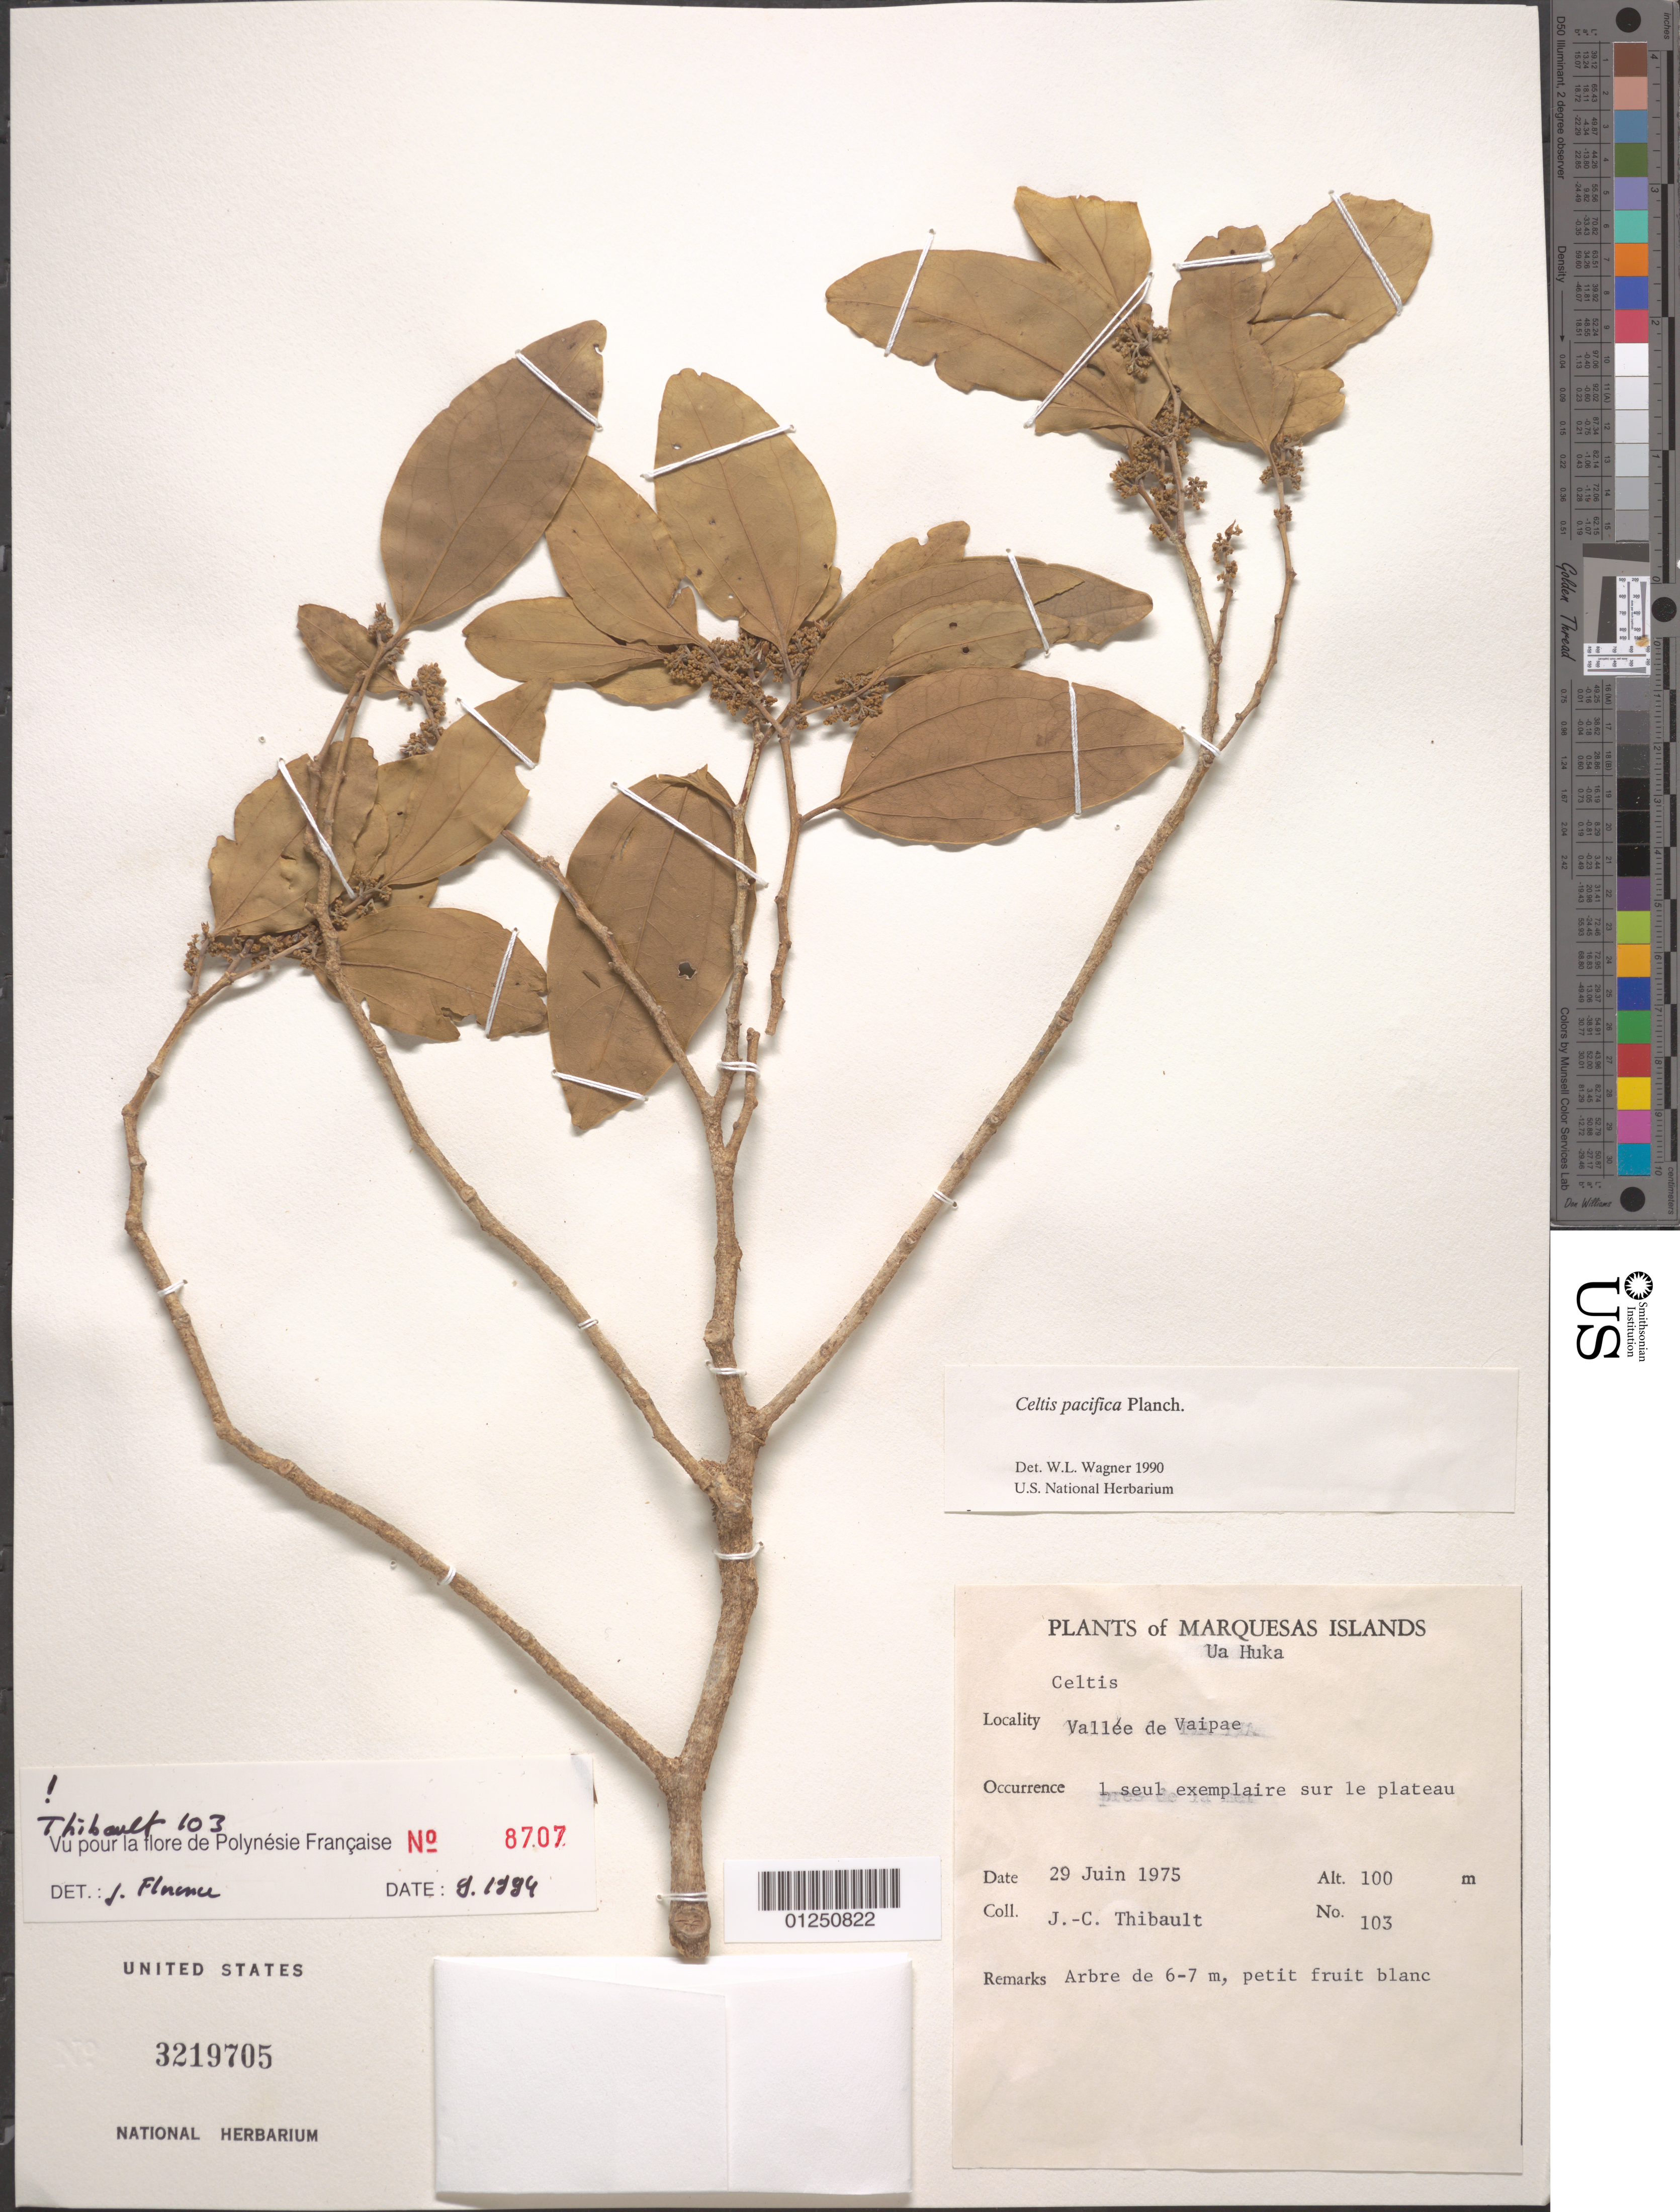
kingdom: Plantae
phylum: Tracheophyta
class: Magnoliopsida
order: Rosales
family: Cannabaceae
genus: Celtis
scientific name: Celtis pacifica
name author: Planch.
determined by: Wagner, W. L., (BOT), Smithsonian Institution - National Museum of Natural History (UNITED STATES)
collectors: J. Thibault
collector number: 103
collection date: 1975-06-29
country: French Polynesia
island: Ua Huka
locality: Vallée de Vaipae'e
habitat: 1 seul exemplaire sur le plateau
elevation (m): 100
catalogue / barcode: US 3219705